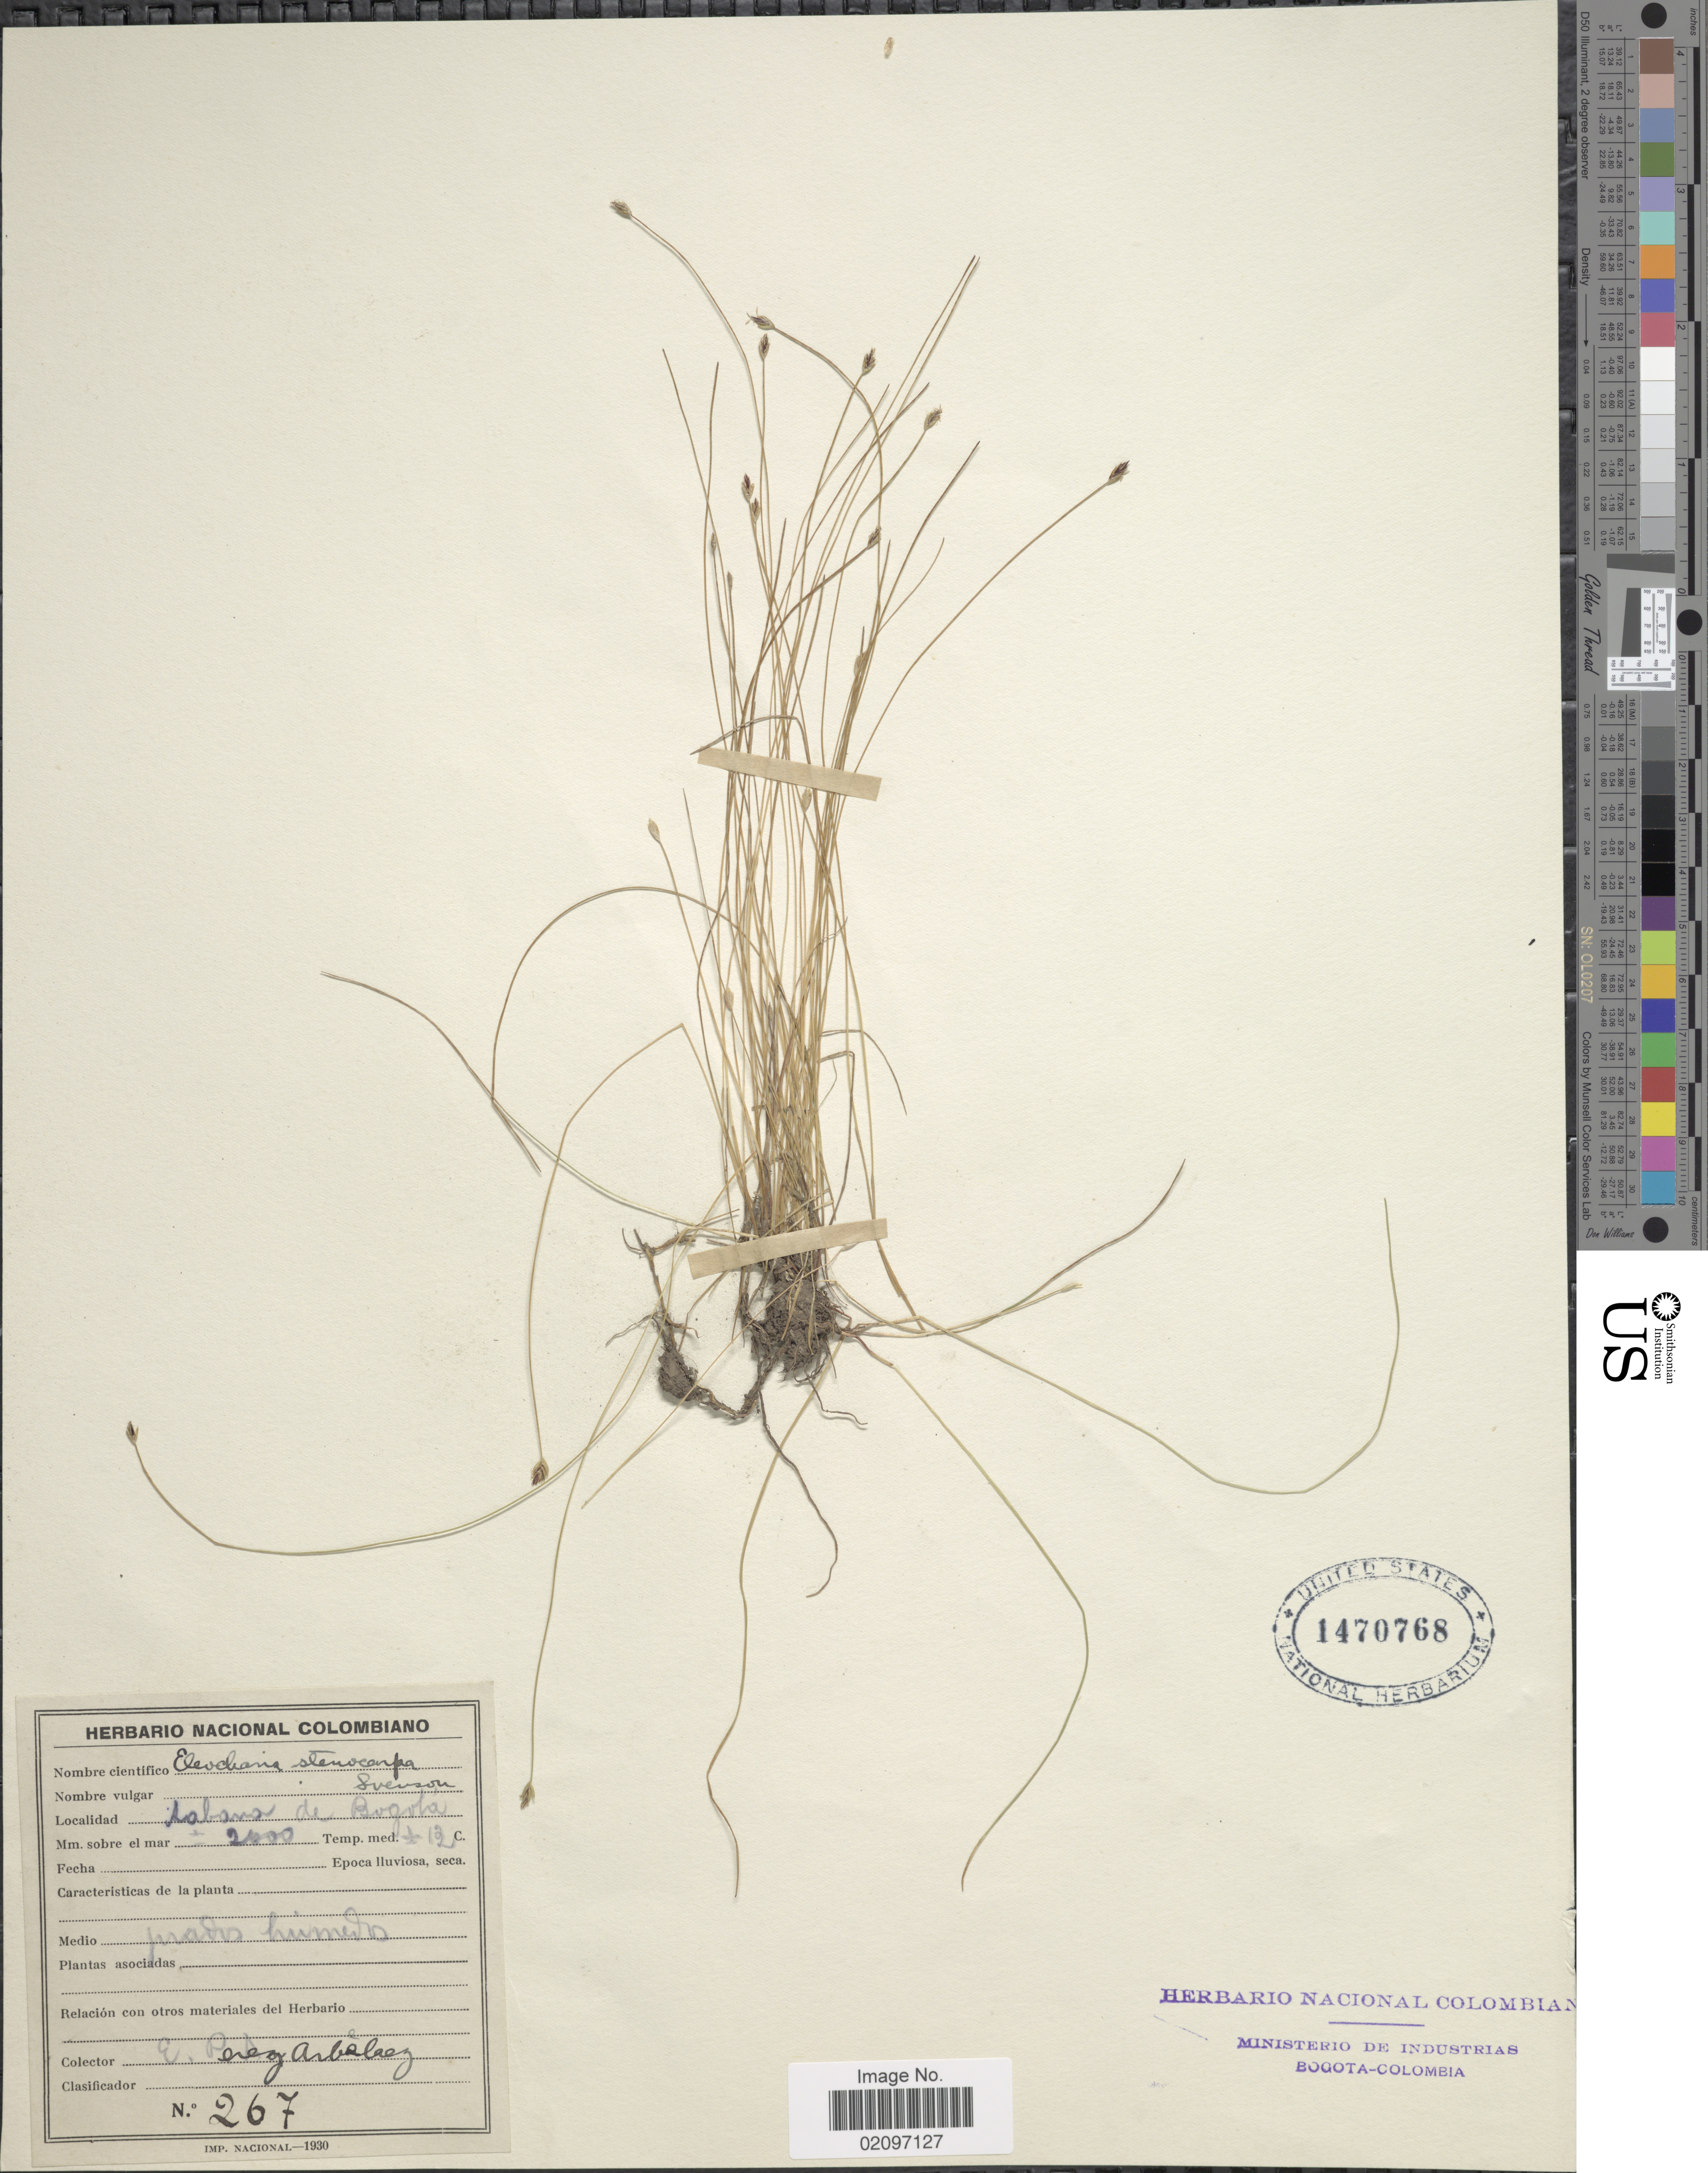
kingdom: Plantae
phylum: Tracheophyta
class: Liliopsida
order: Poales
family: Cyperaceae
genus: Eleocharis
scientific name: Eleocharis stenocarpa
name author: Svenson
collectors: E. Pérez Arbeláez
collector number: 267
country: Colombia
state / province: Bogota D.C.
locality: Sabana de Bogota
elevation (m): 2000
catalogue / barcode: US 1470768